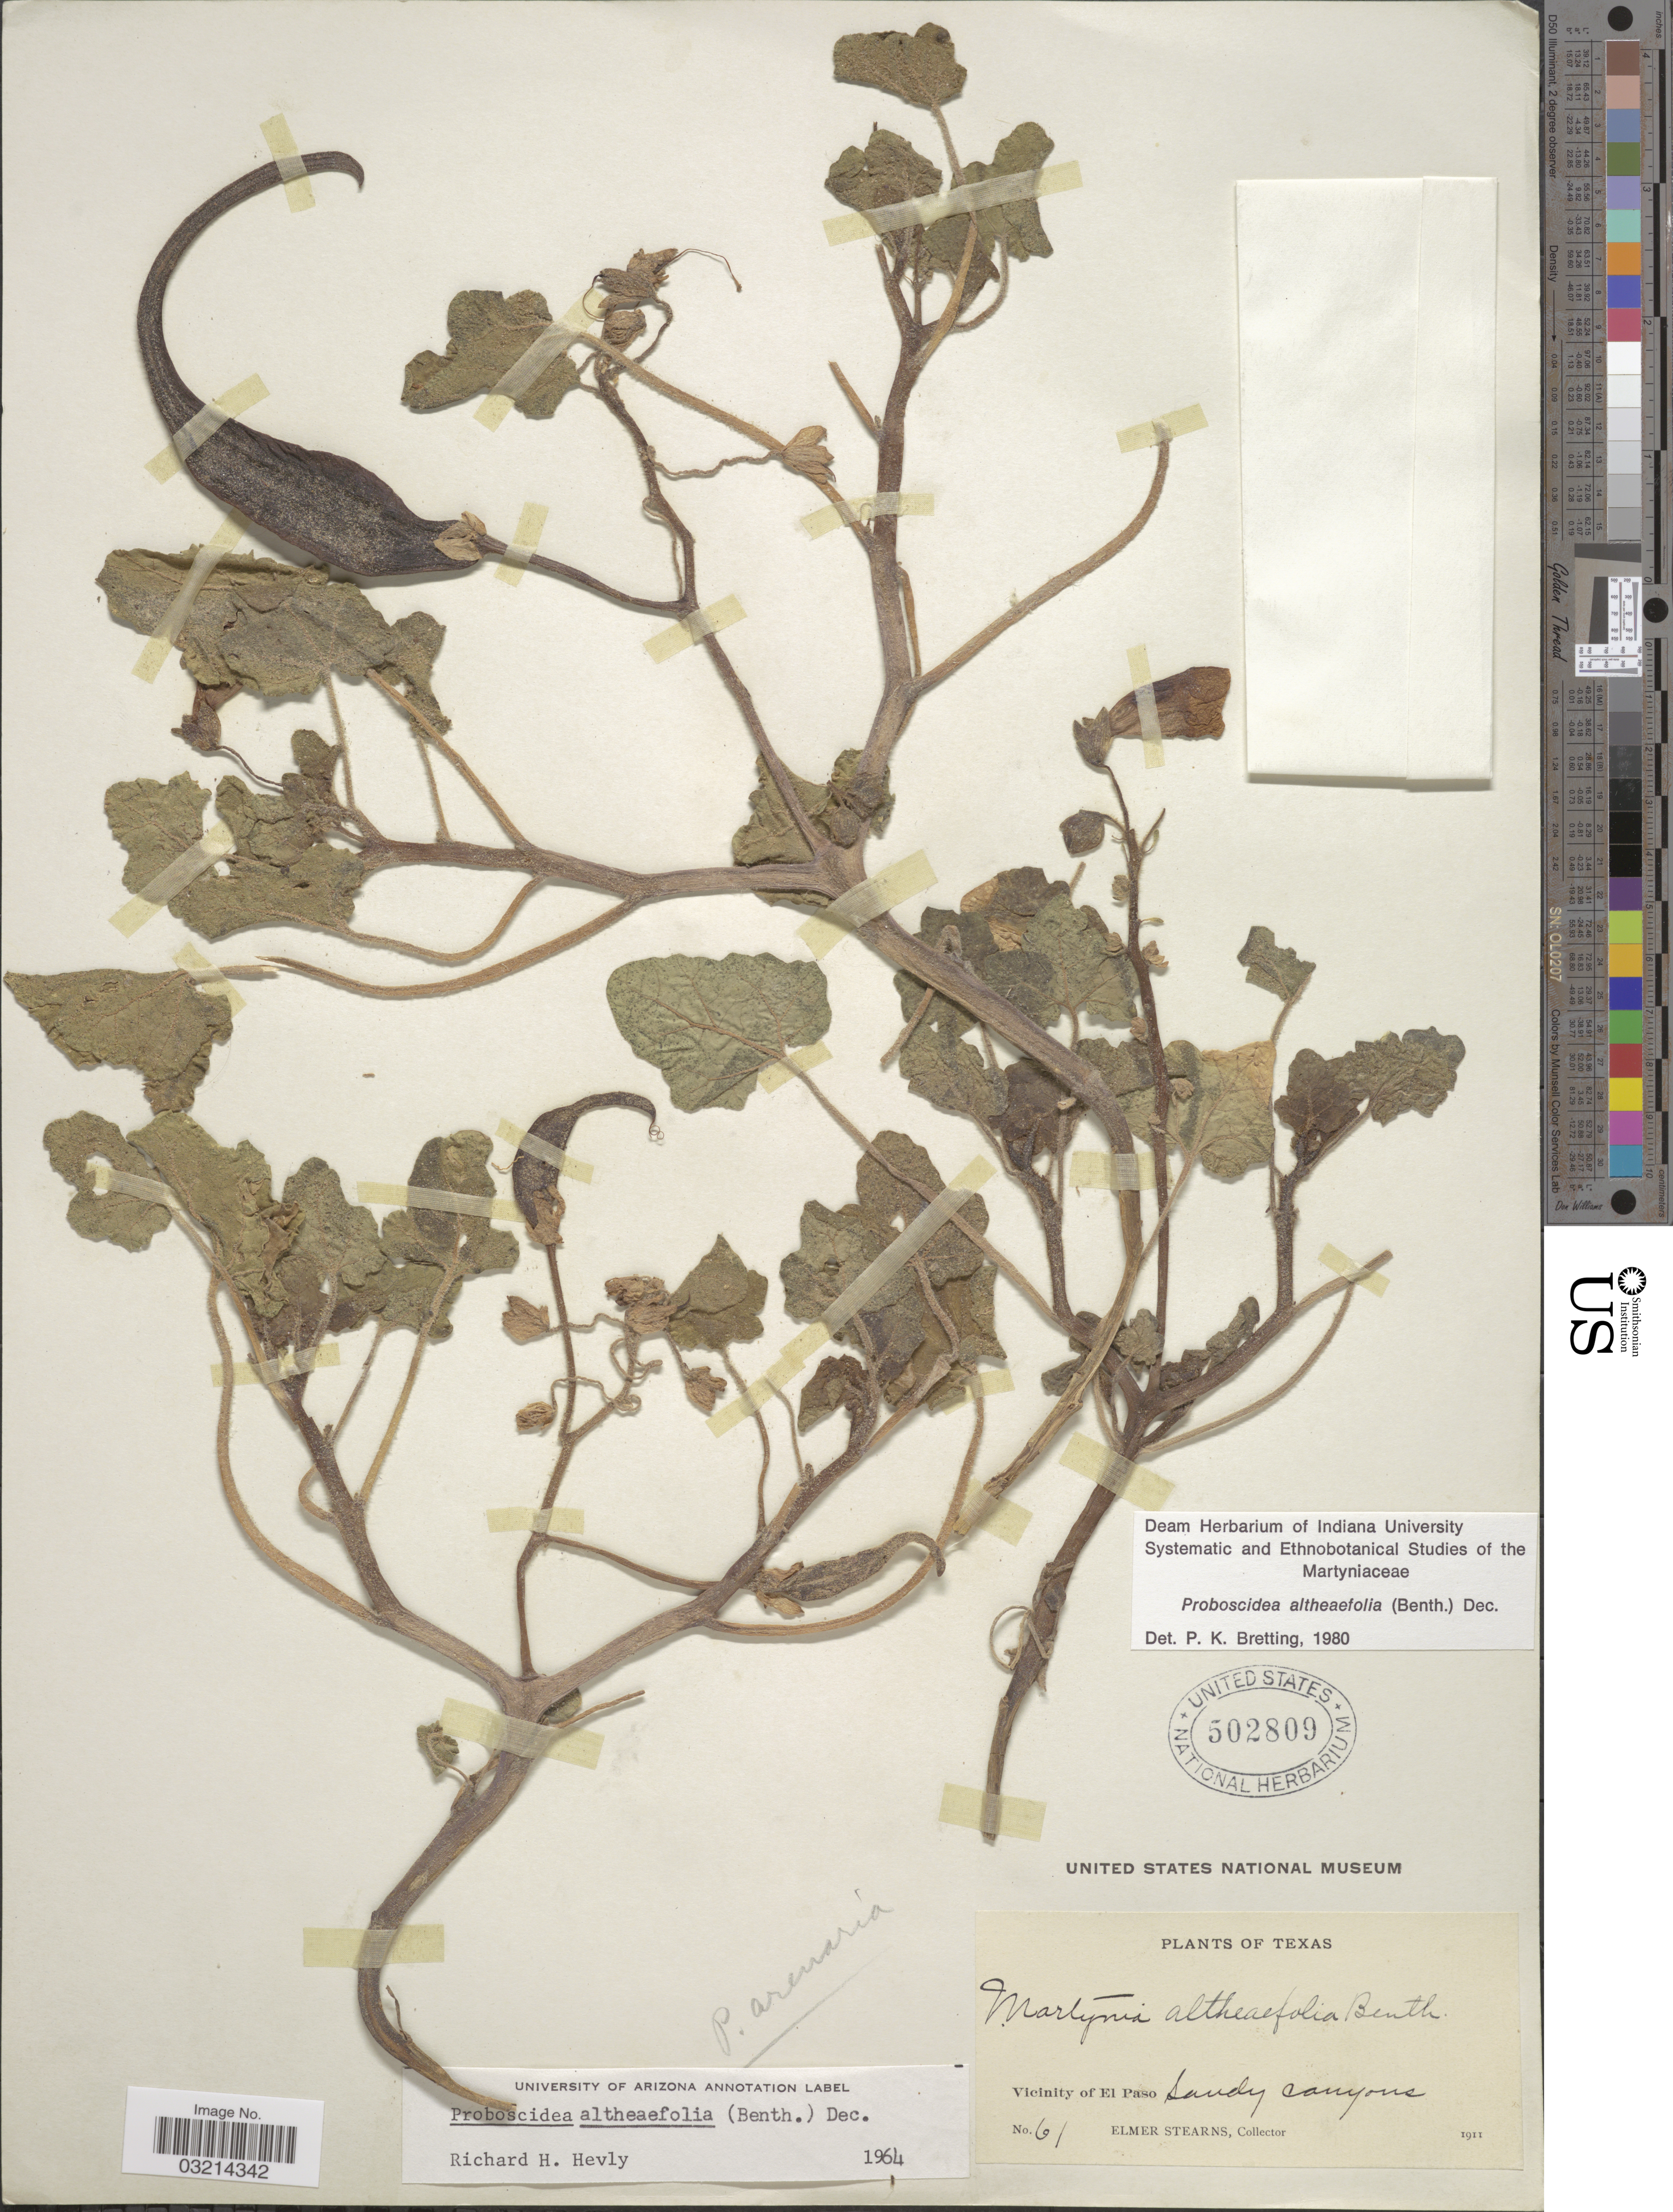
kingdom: Plantae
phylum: Tracheophyta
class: Magnoliopsida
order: Lamiales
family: Martyniaceae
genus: Proboscidea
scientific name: Proboscidea althaeifolia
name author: (Benth.) Decne.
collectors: E. Stearns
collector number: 61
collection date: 1911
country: United States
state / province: Texas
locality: Vicinity of El Paso. Sandy canyons.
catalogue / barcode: US 502809